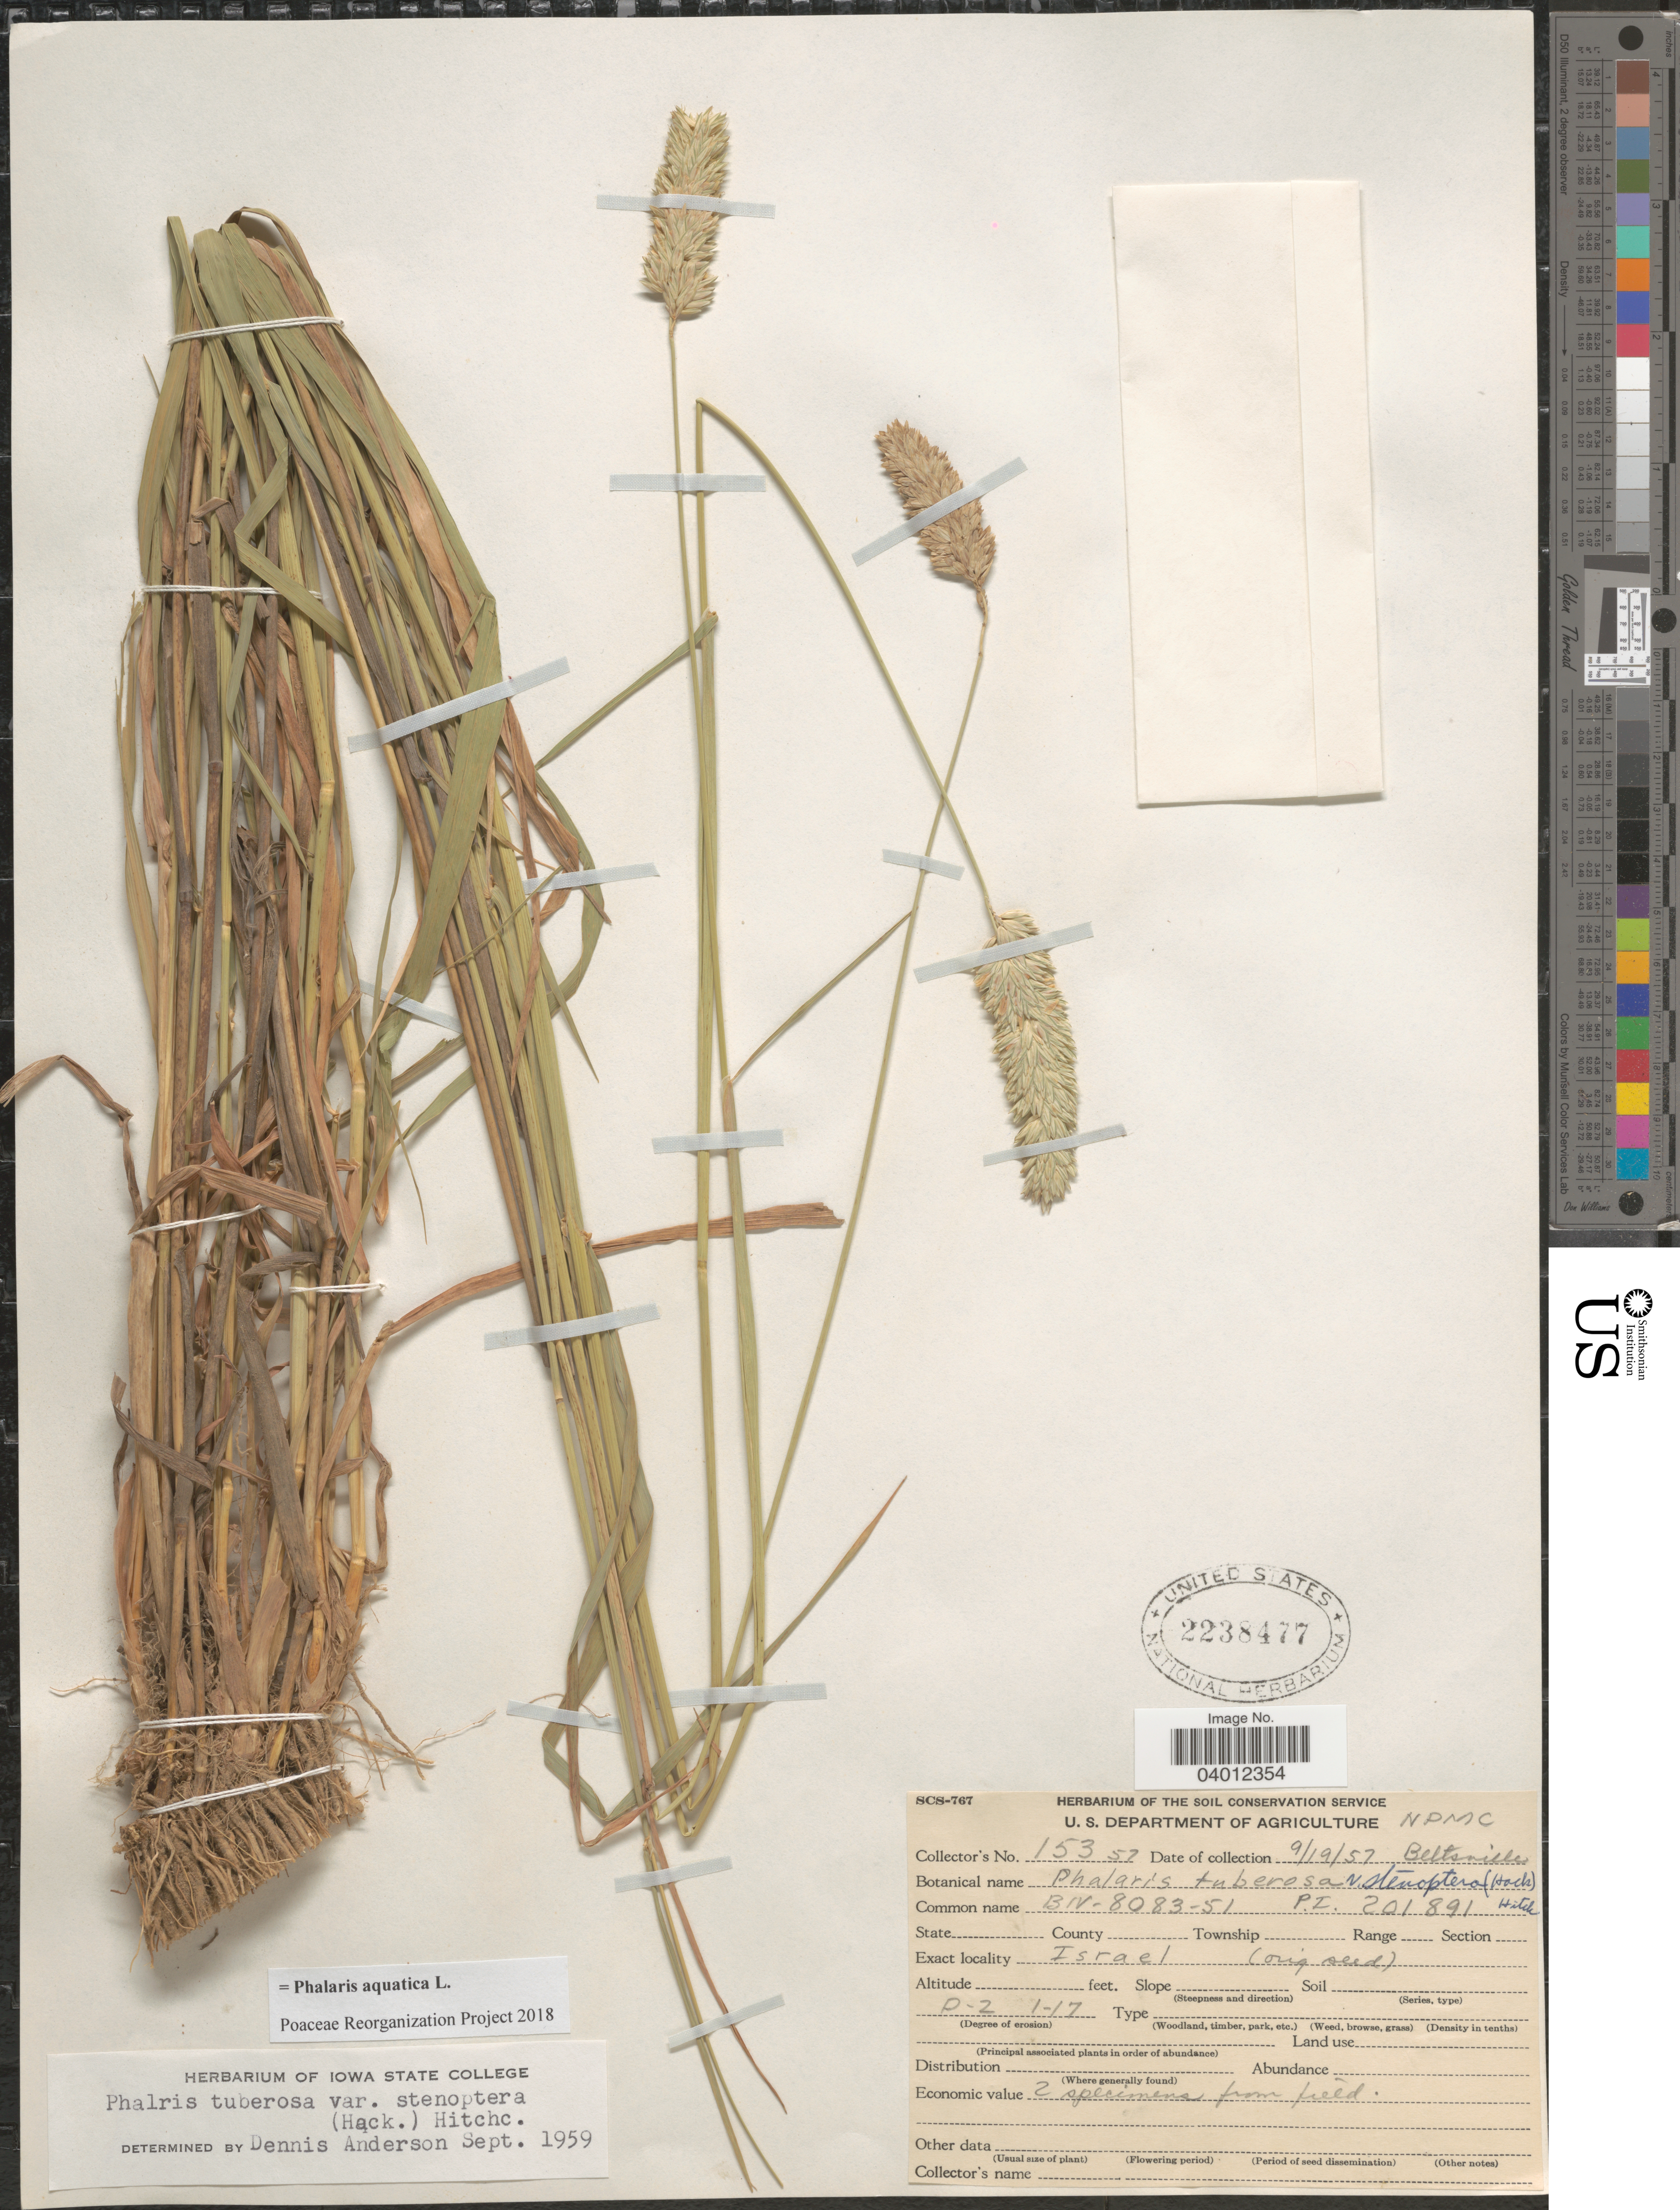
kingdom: Plantae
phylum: Tracheophyta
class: Liliopsida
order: Poales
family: Poaceae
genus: Phalaris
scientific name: Phalaris aquatica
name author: L.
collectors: Herbarium of the Soil Conservation Service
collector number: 153-57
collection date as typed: Transcribed d/m/y: 19/9/57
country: United States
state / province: Maryland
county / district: Prince George's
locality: Beltsville.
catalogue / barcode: US 2238477